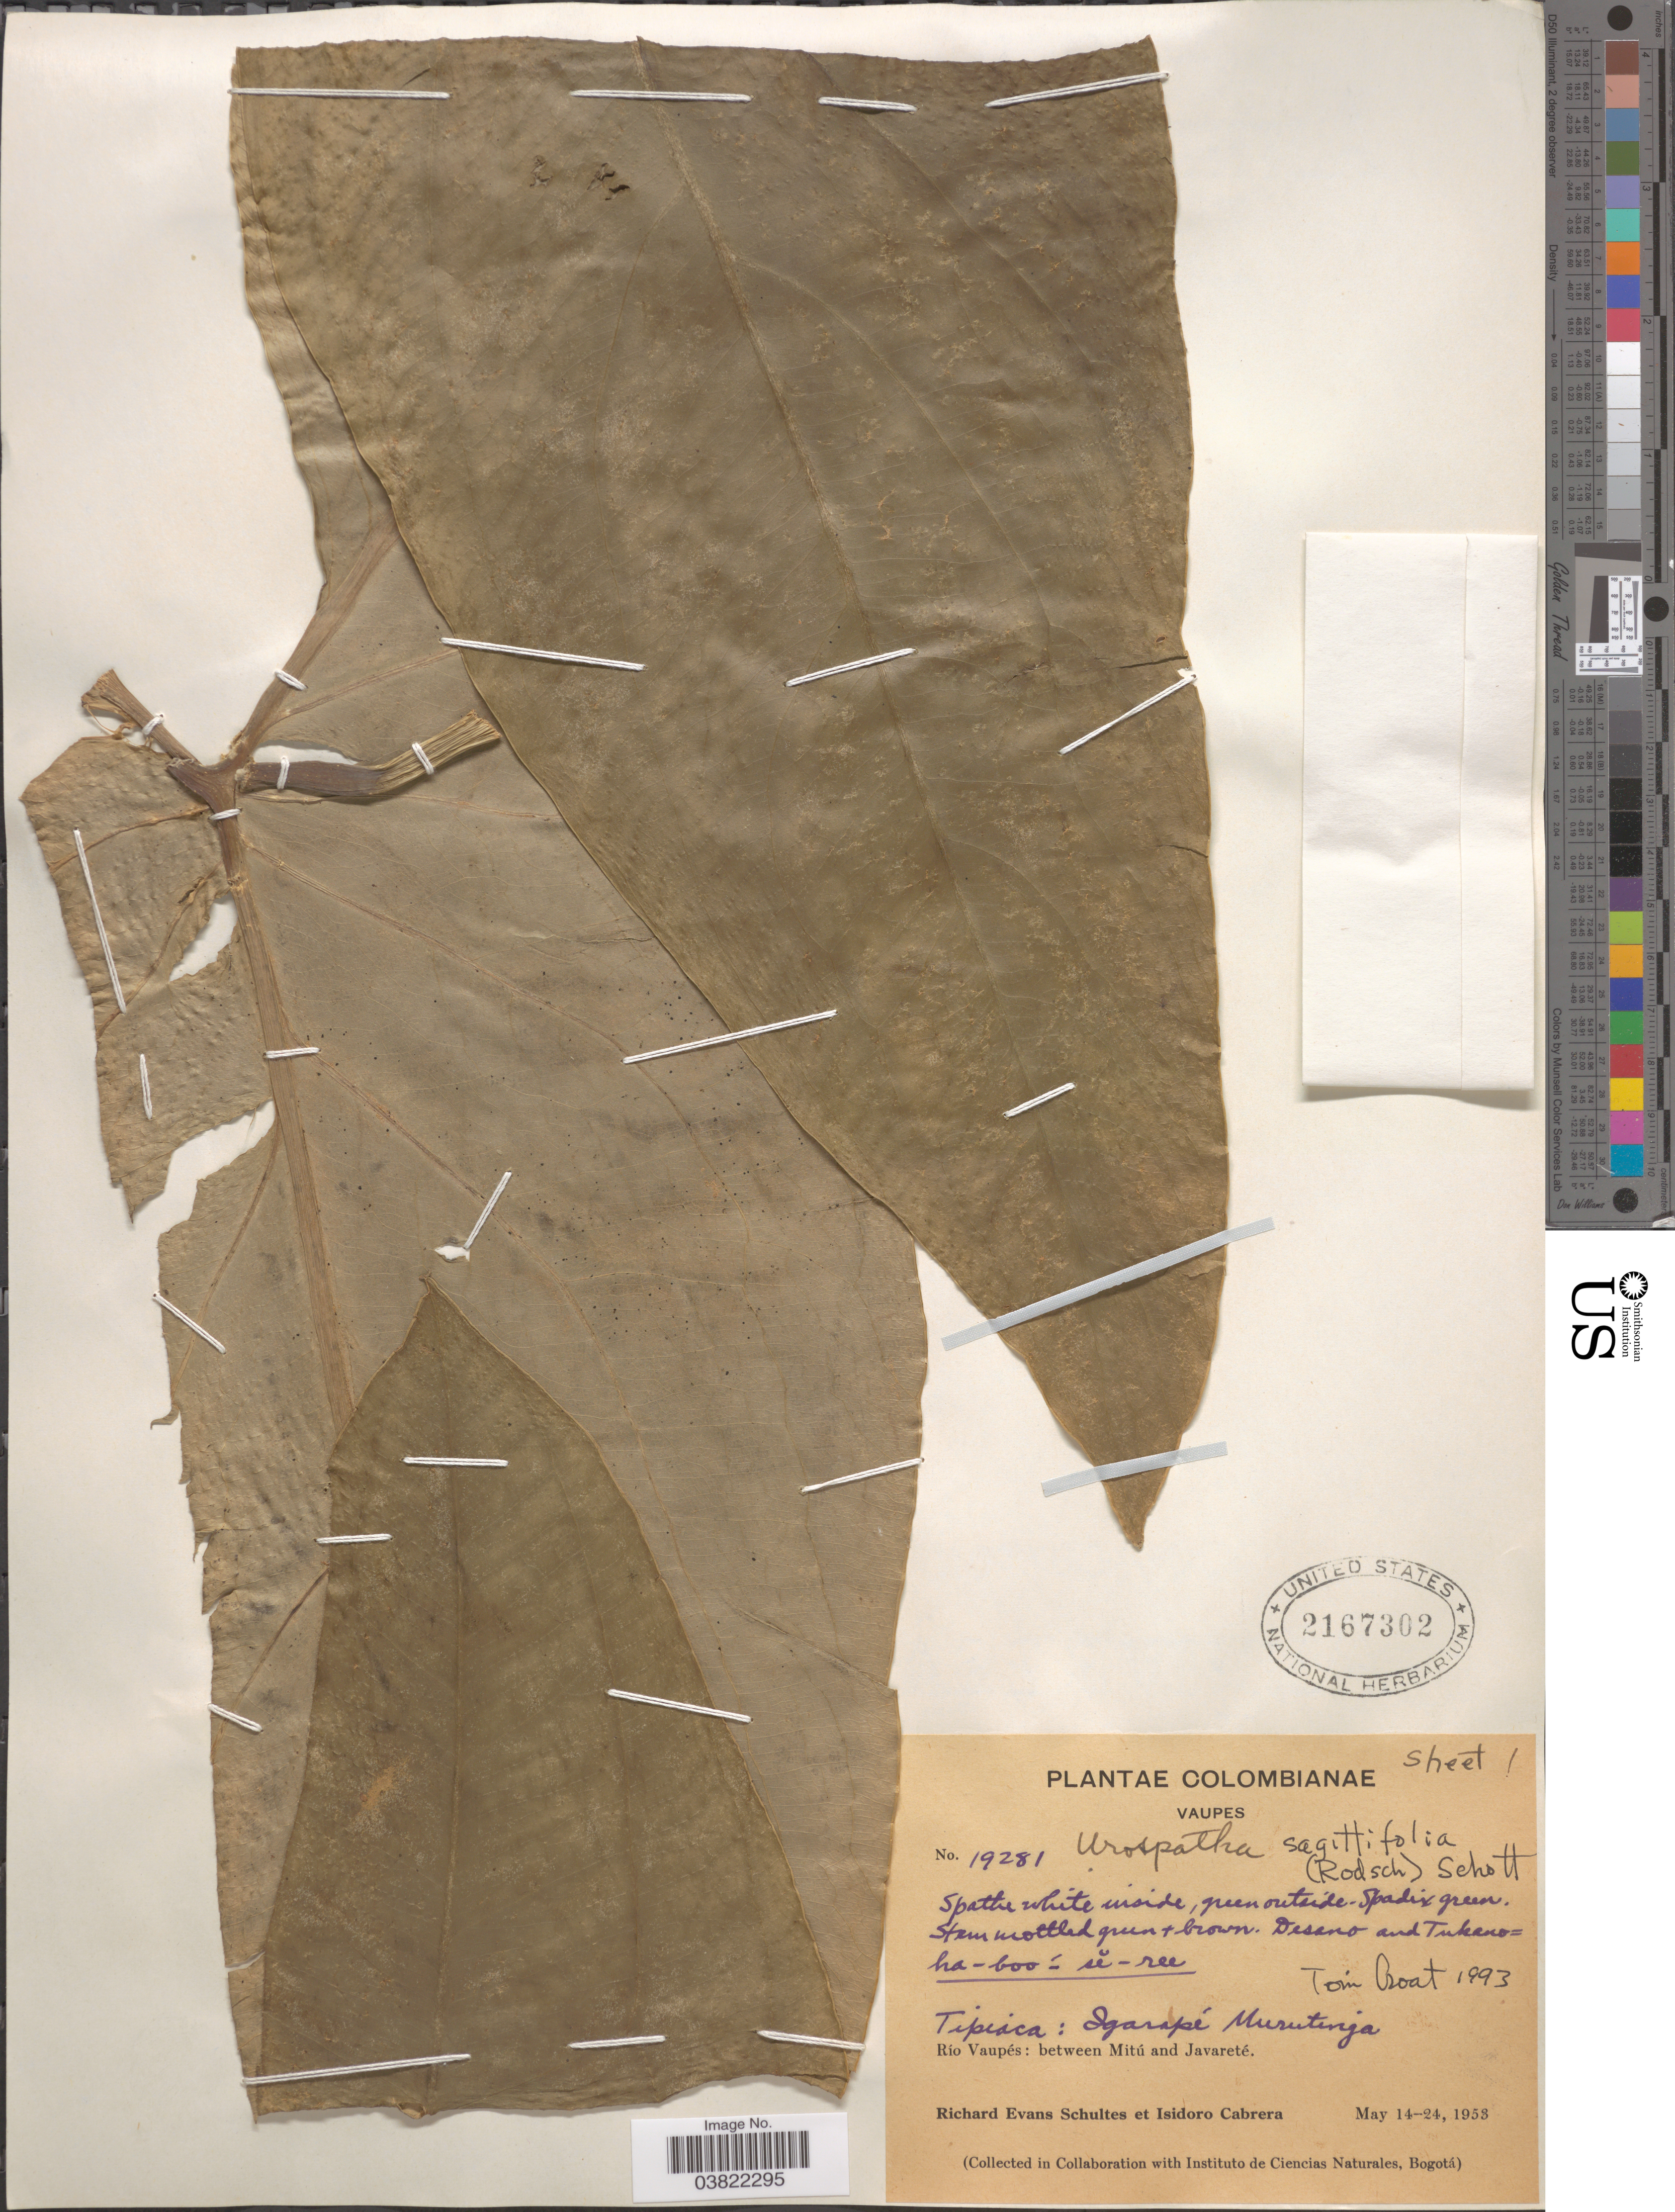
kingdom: Plantae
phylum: Tracheophyta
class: Liliopsida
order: Alismatales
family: Araceae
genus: Urospatha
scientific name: Urospatha sagittifolia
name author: (Rudge) Schott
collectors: R. E. Schultes & I. Cabrera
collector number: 19281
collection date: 1953-05-14/1953-05-24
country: Colombia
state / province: Vaupés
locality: Tipiaca: Igarapé Murutinja. [unsure placement] Río Vaupés: between Mitú and Javareté.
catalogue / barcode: US 2167302